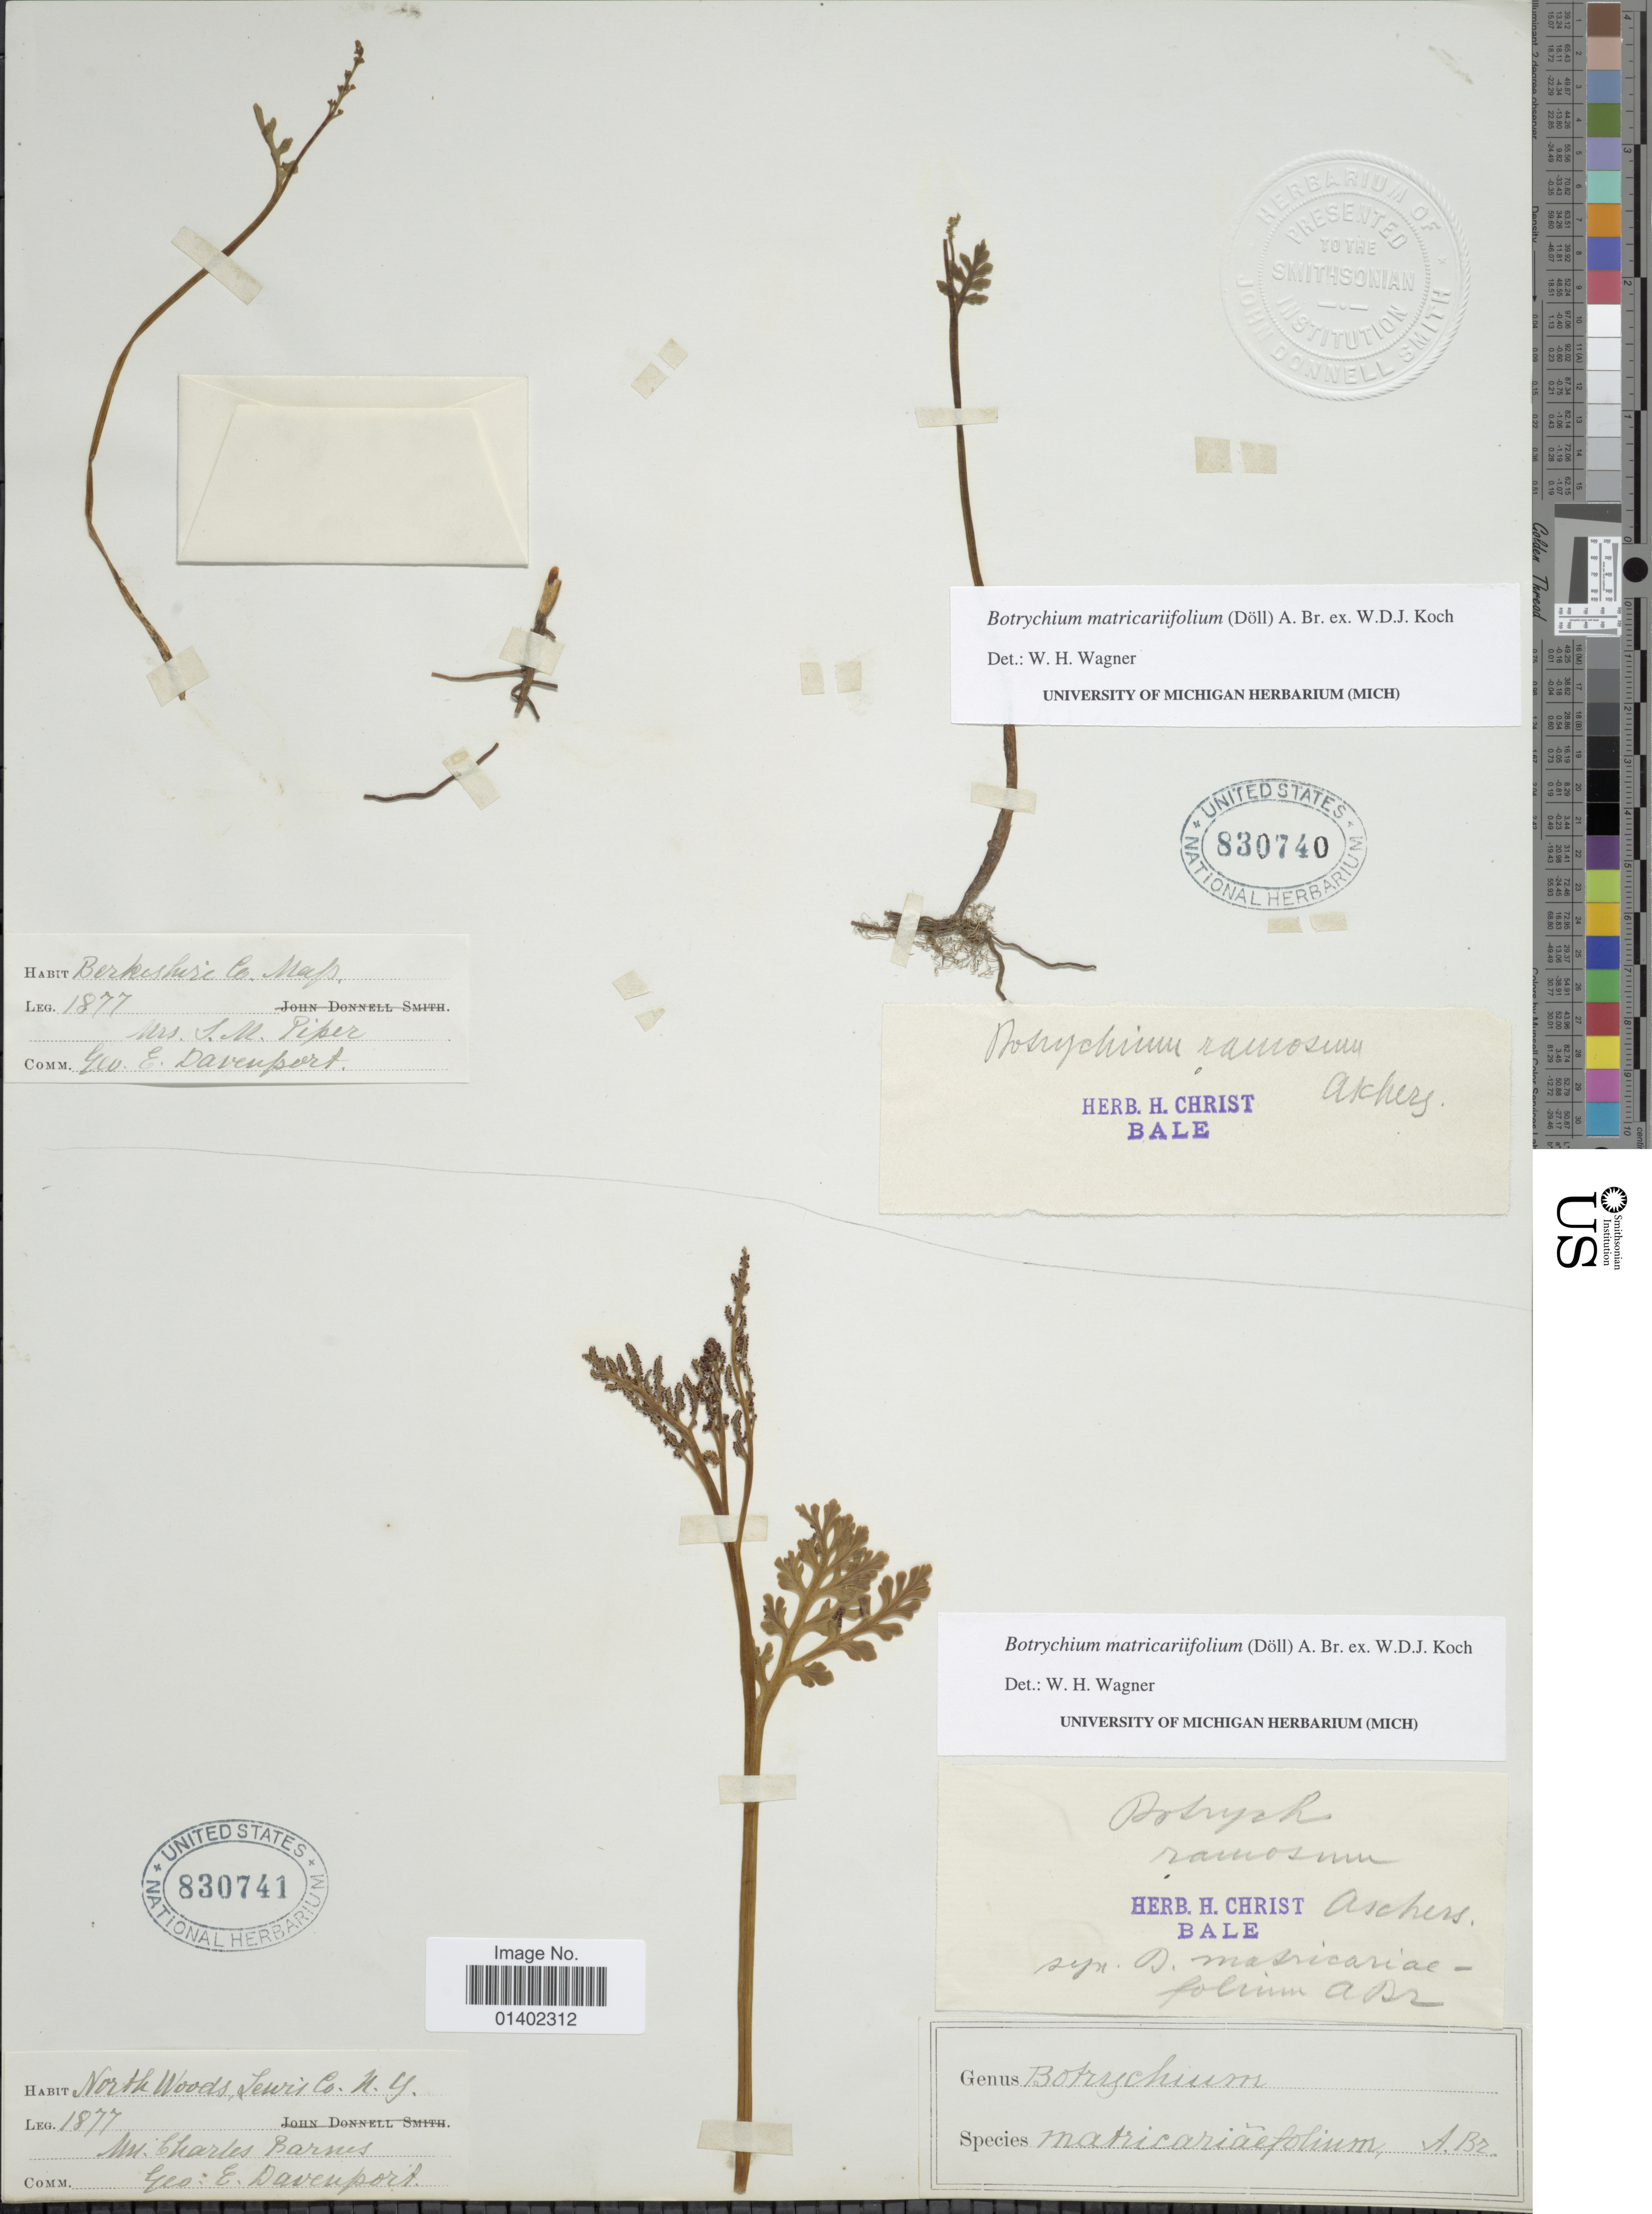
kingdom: Plantae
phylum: Tracheophyta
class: Polypodiopsida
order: Ophioglossales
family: Ophioglossaceae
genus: Botrychium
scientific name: Botrychium matricariifolium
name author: (A. Braun ex Dowell) A. Braun ex Koch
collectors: S. Piper & G. E. Davenport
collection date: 1877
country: United States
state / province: Massachusetts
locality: Berkshire Co. Mass.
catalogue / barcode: US 830740-2